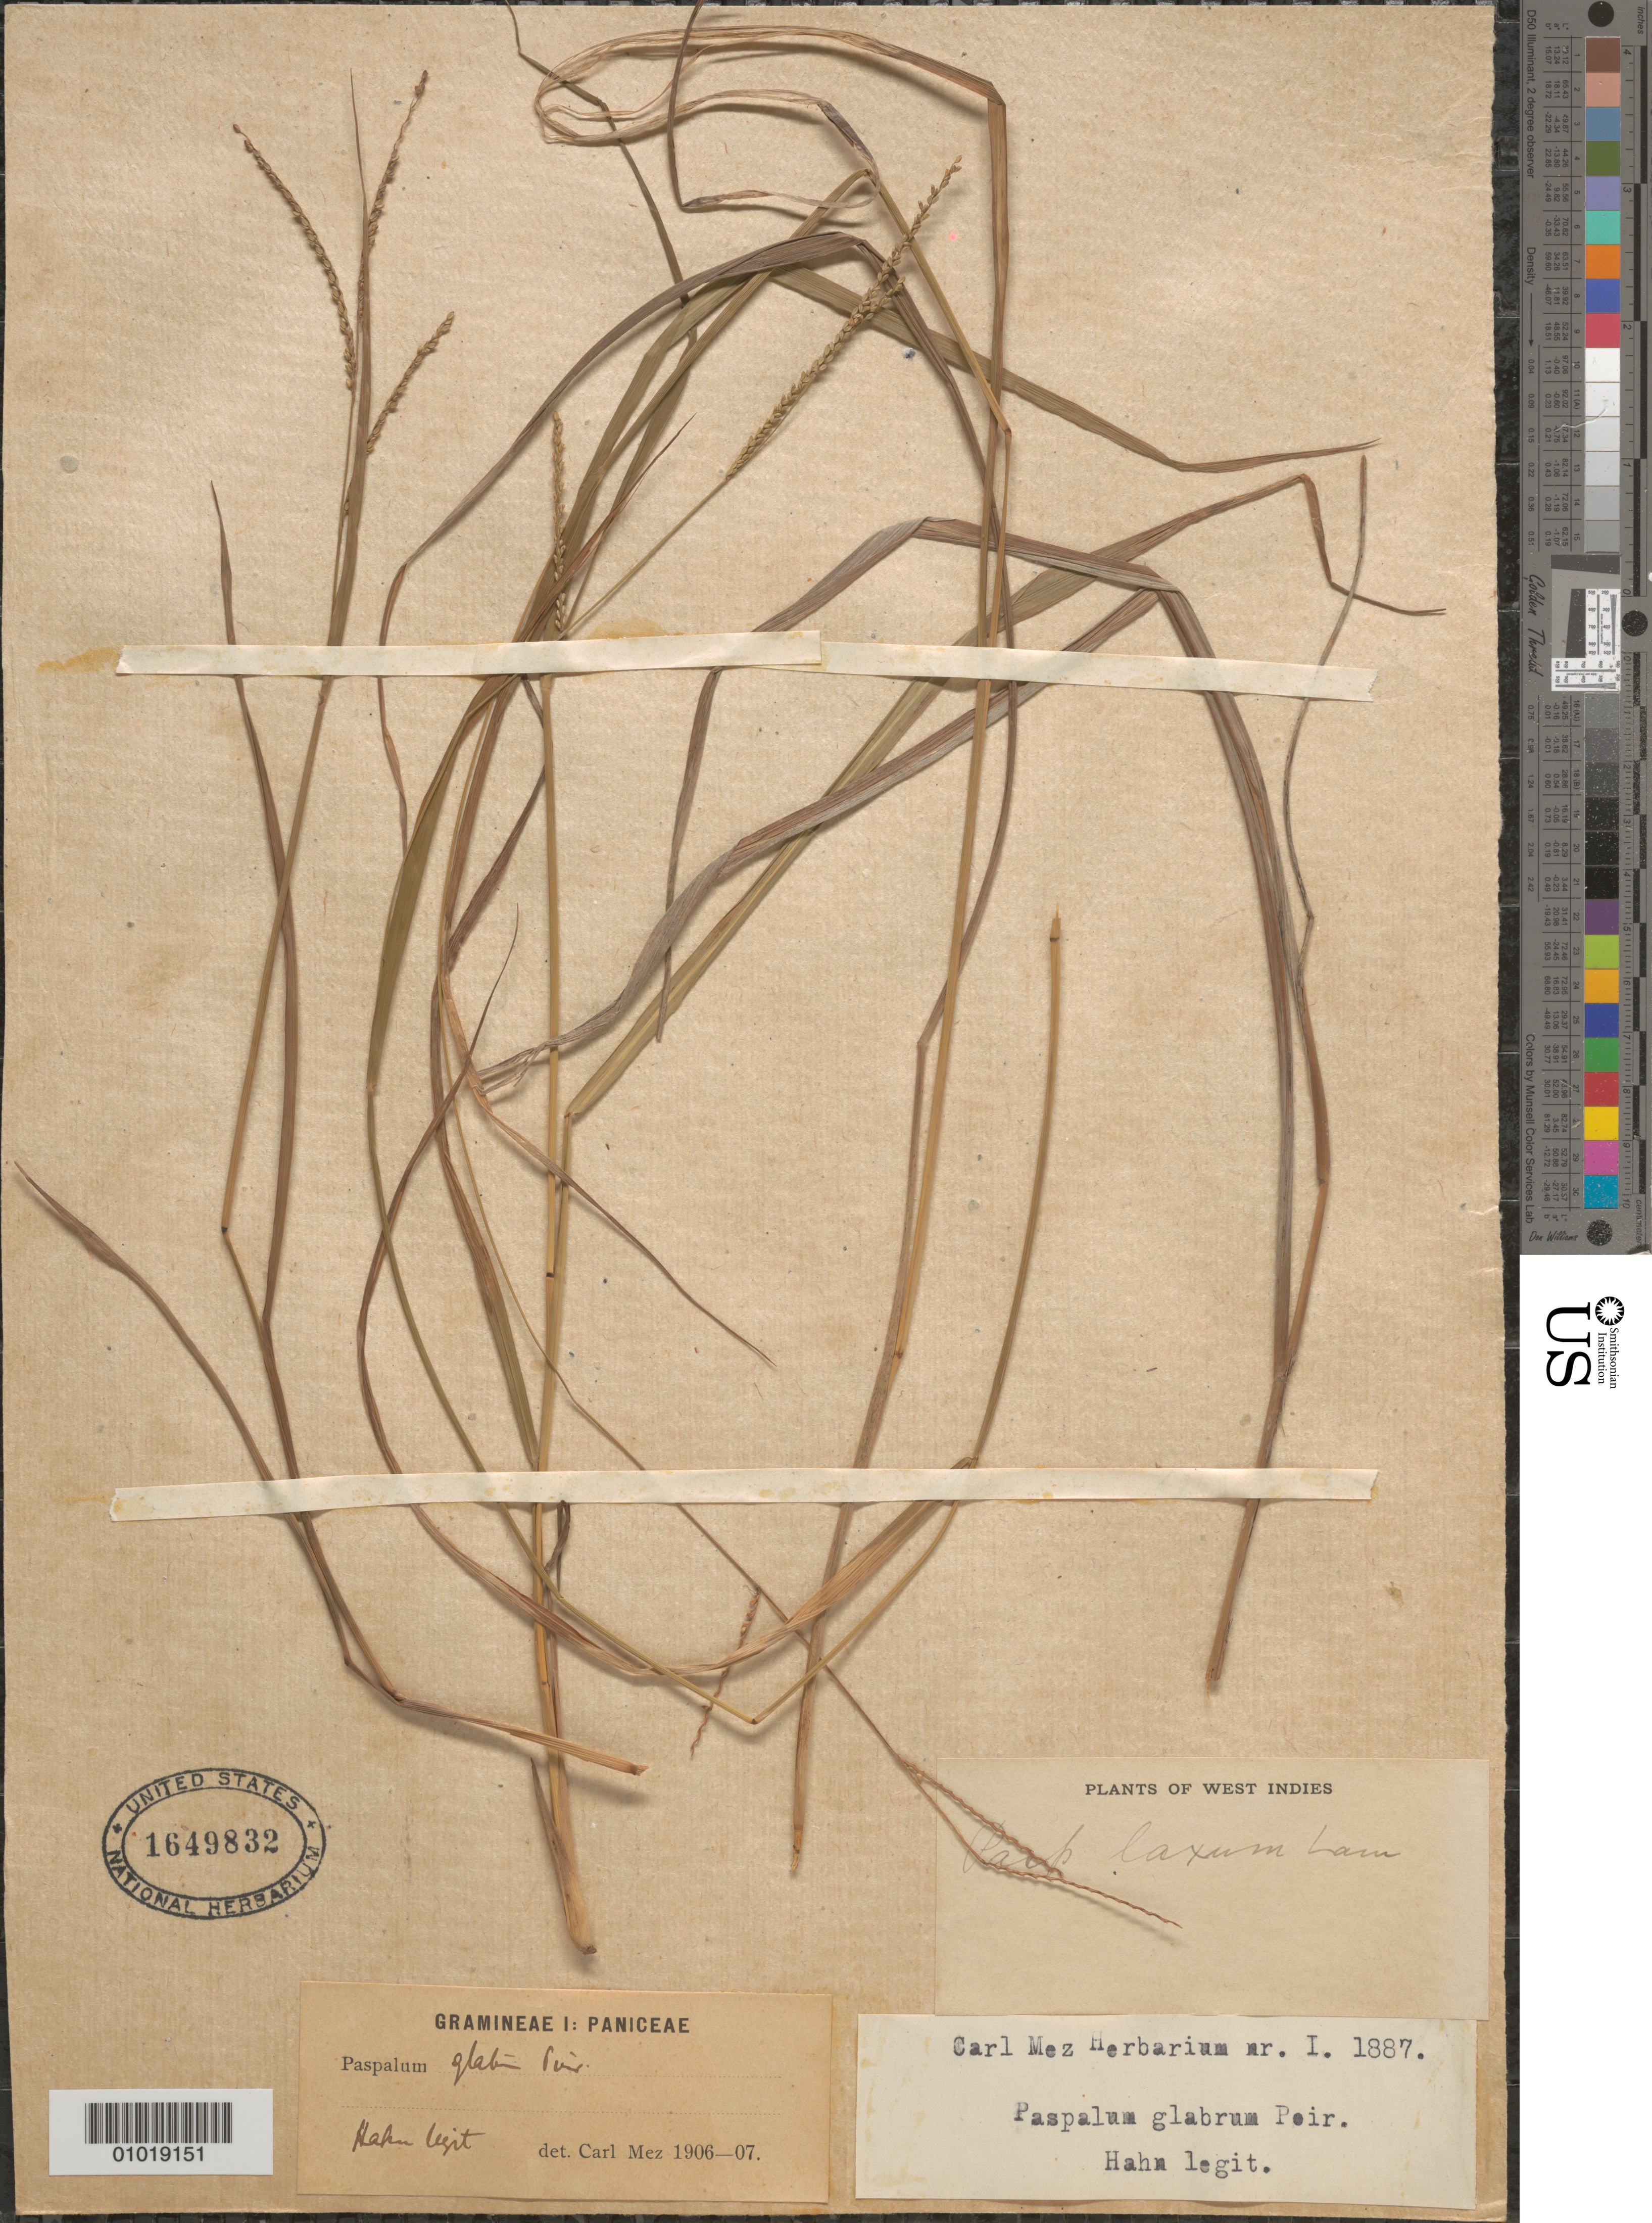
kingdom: Plantae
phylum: Tracheophyta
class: Liliopsida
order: Poales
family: Poaceae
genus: Paspalum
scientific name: Paspalum laxum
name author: Lam.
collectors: -- Hahn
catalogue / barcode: US 1649832